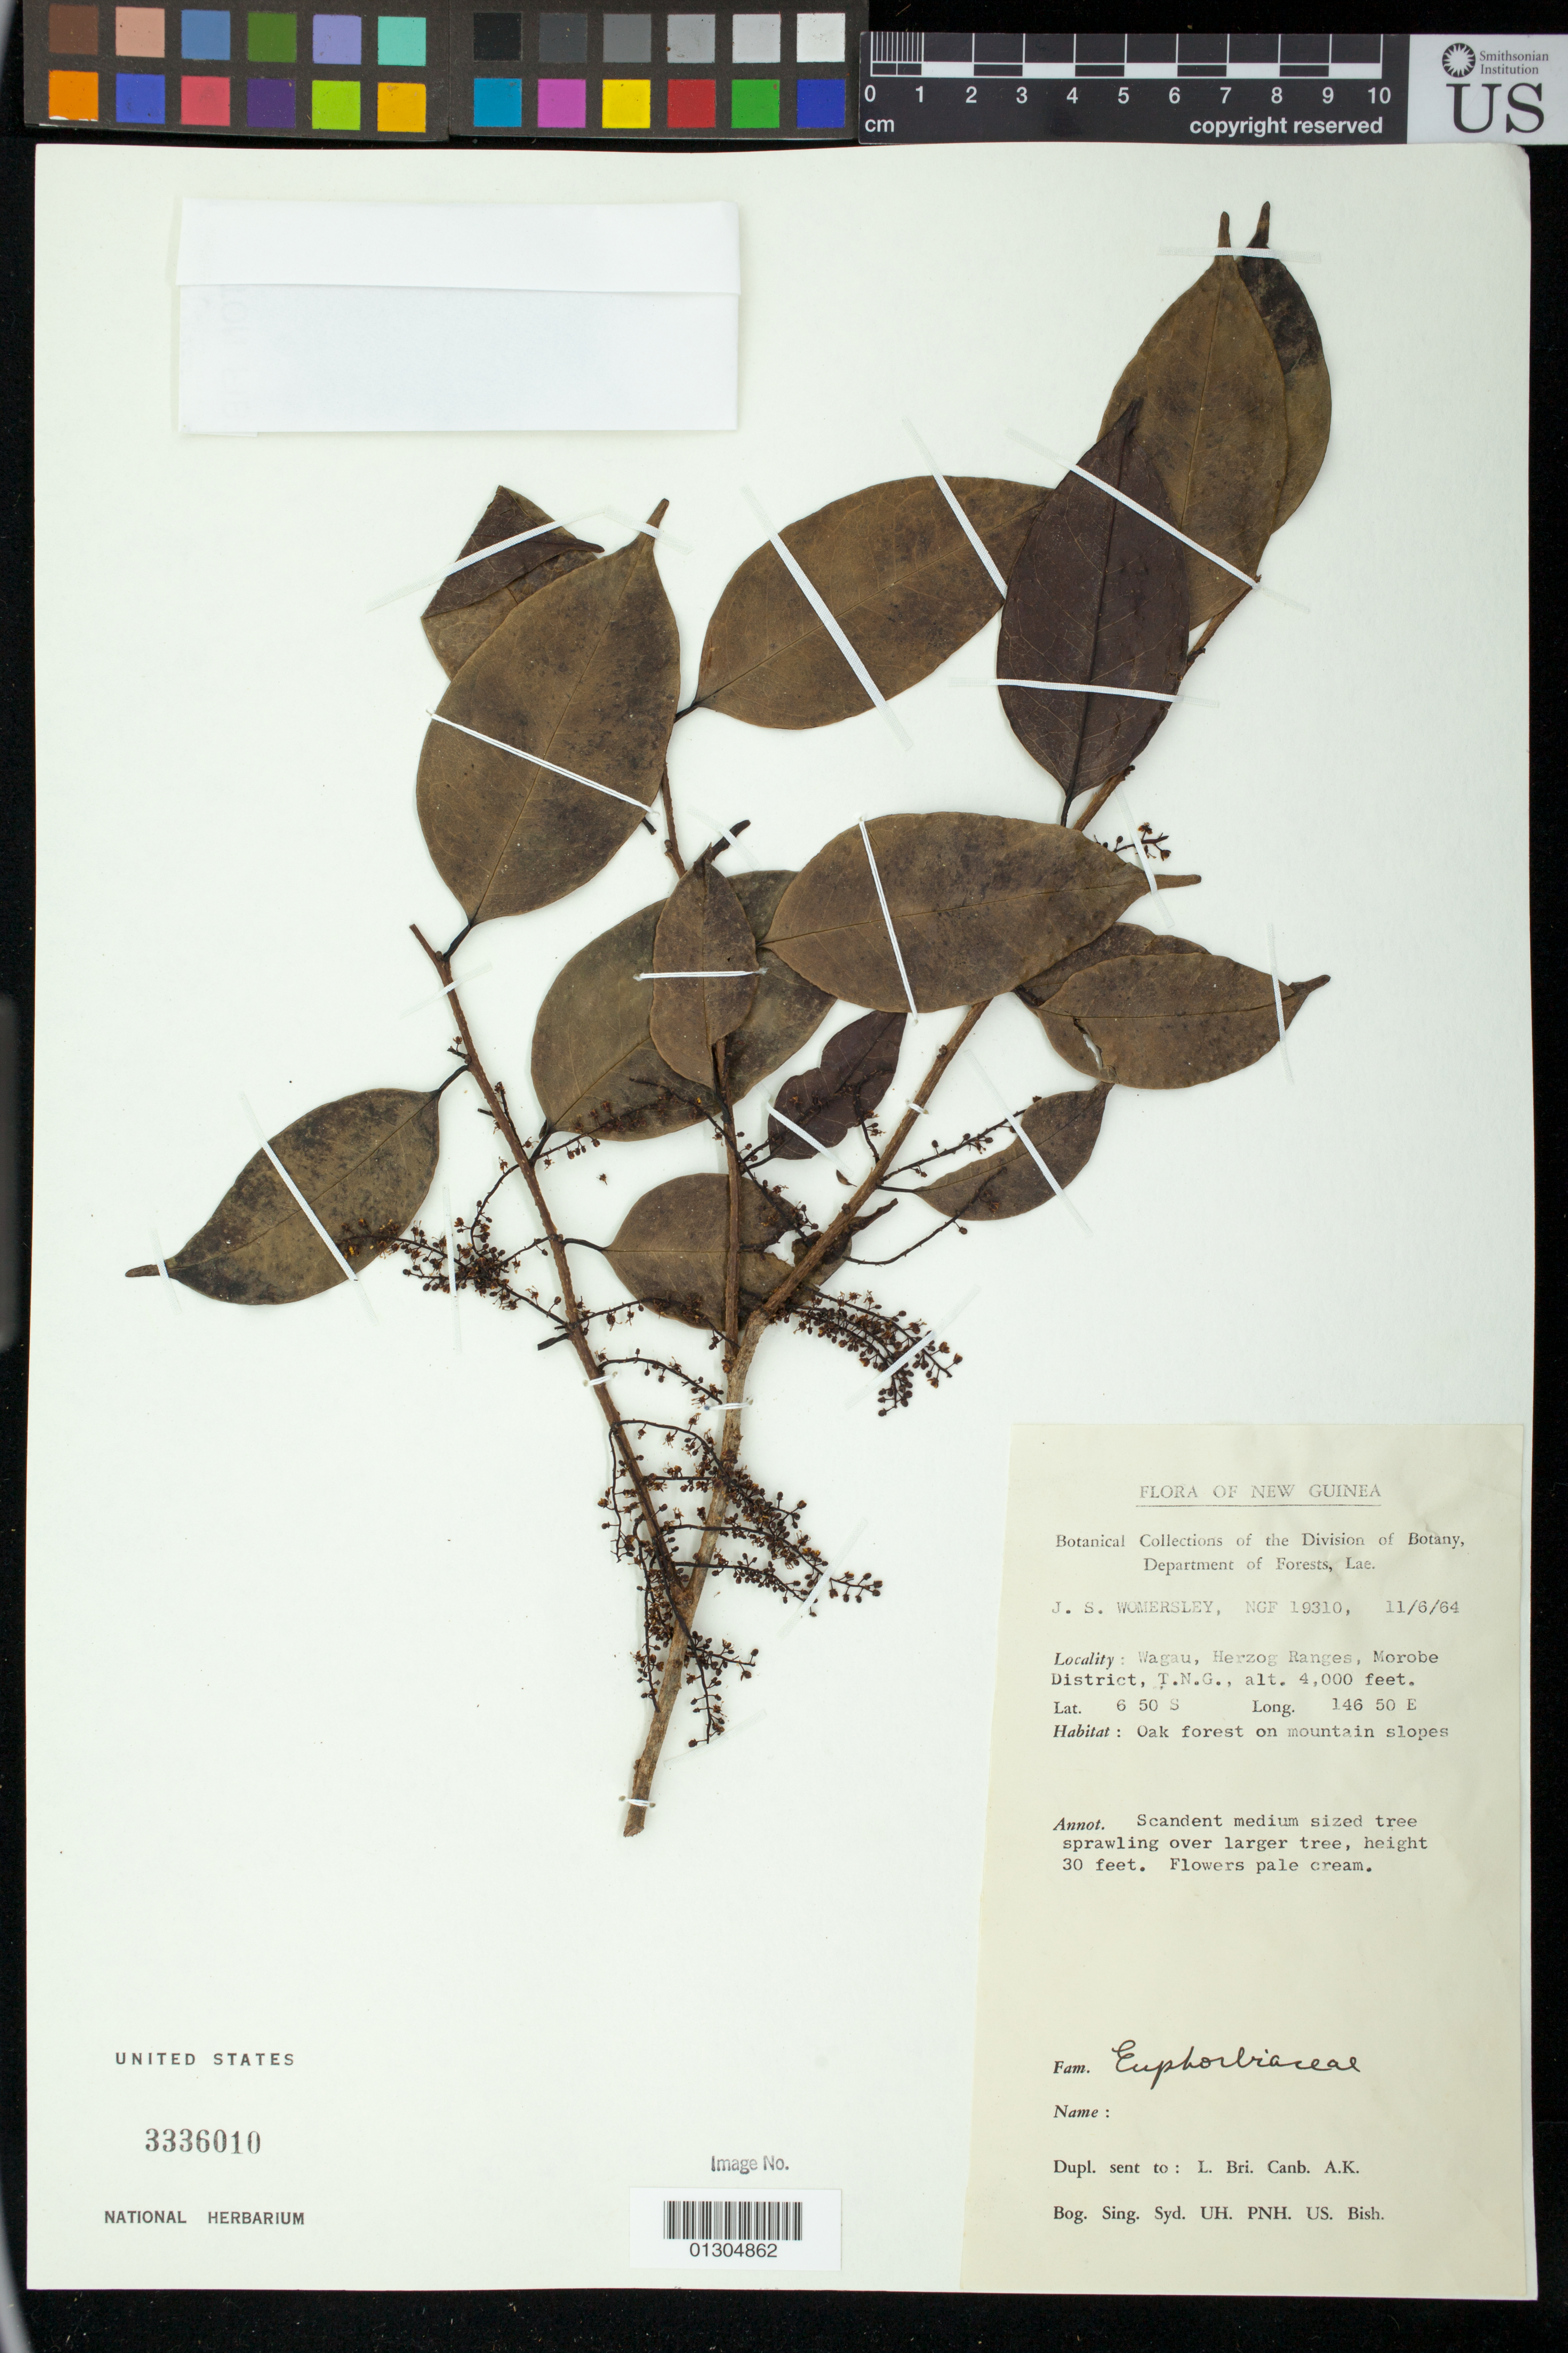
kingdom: Plantae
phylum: Tracheophyta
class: Magnoliopsida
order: Malpighiales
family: Euphorbiaceae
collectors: J. S. Womersley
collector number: NGF 19310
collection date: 1964-06-11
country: Papua New Guinea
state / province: Morobe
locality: Wagau, Herzog Ranges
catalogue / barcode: US 3336010